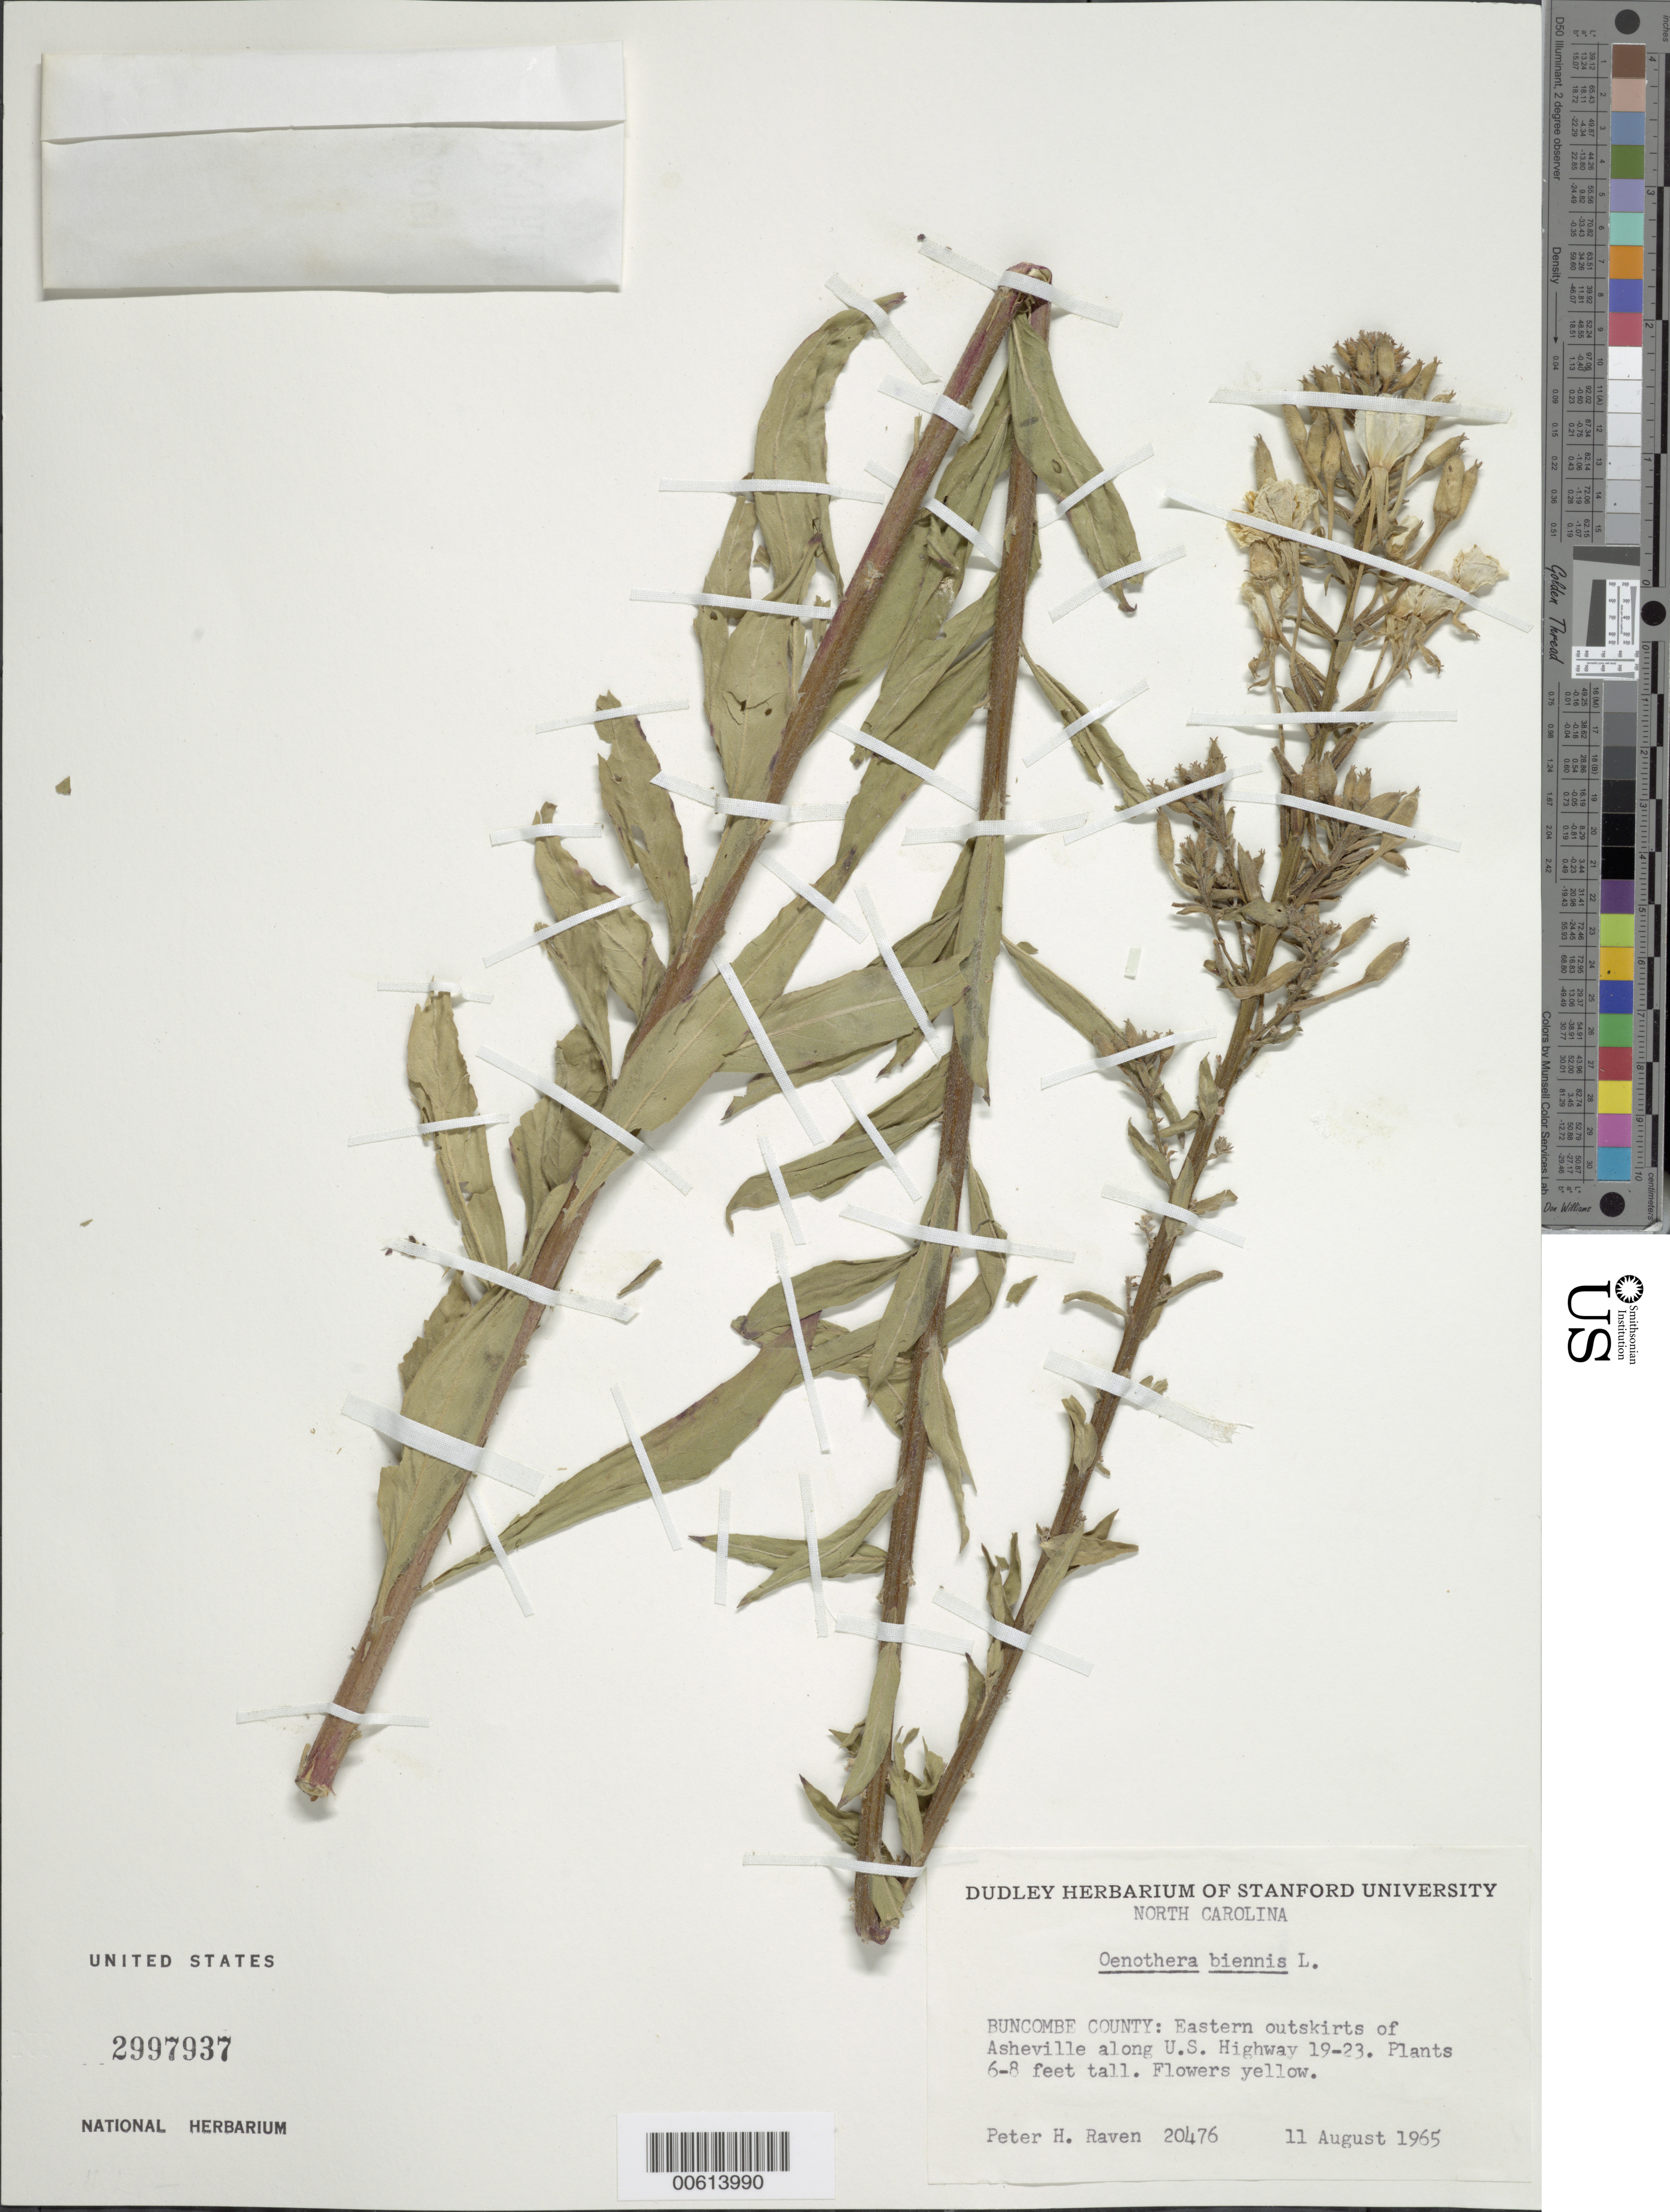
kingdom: Plantae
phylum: Tracheophyta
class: Magnoliopsida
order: Myrtales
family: Onagraceae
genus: Oenothera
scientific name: Oenothera biennis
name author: L.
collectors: P. H. Raven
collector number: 20476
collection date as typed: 11 Aug 1965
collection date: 1965-08-11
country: United States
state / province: North Carolina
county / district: Buncombe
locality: Asheville along US Highway 19-23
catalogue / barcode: US 2997937